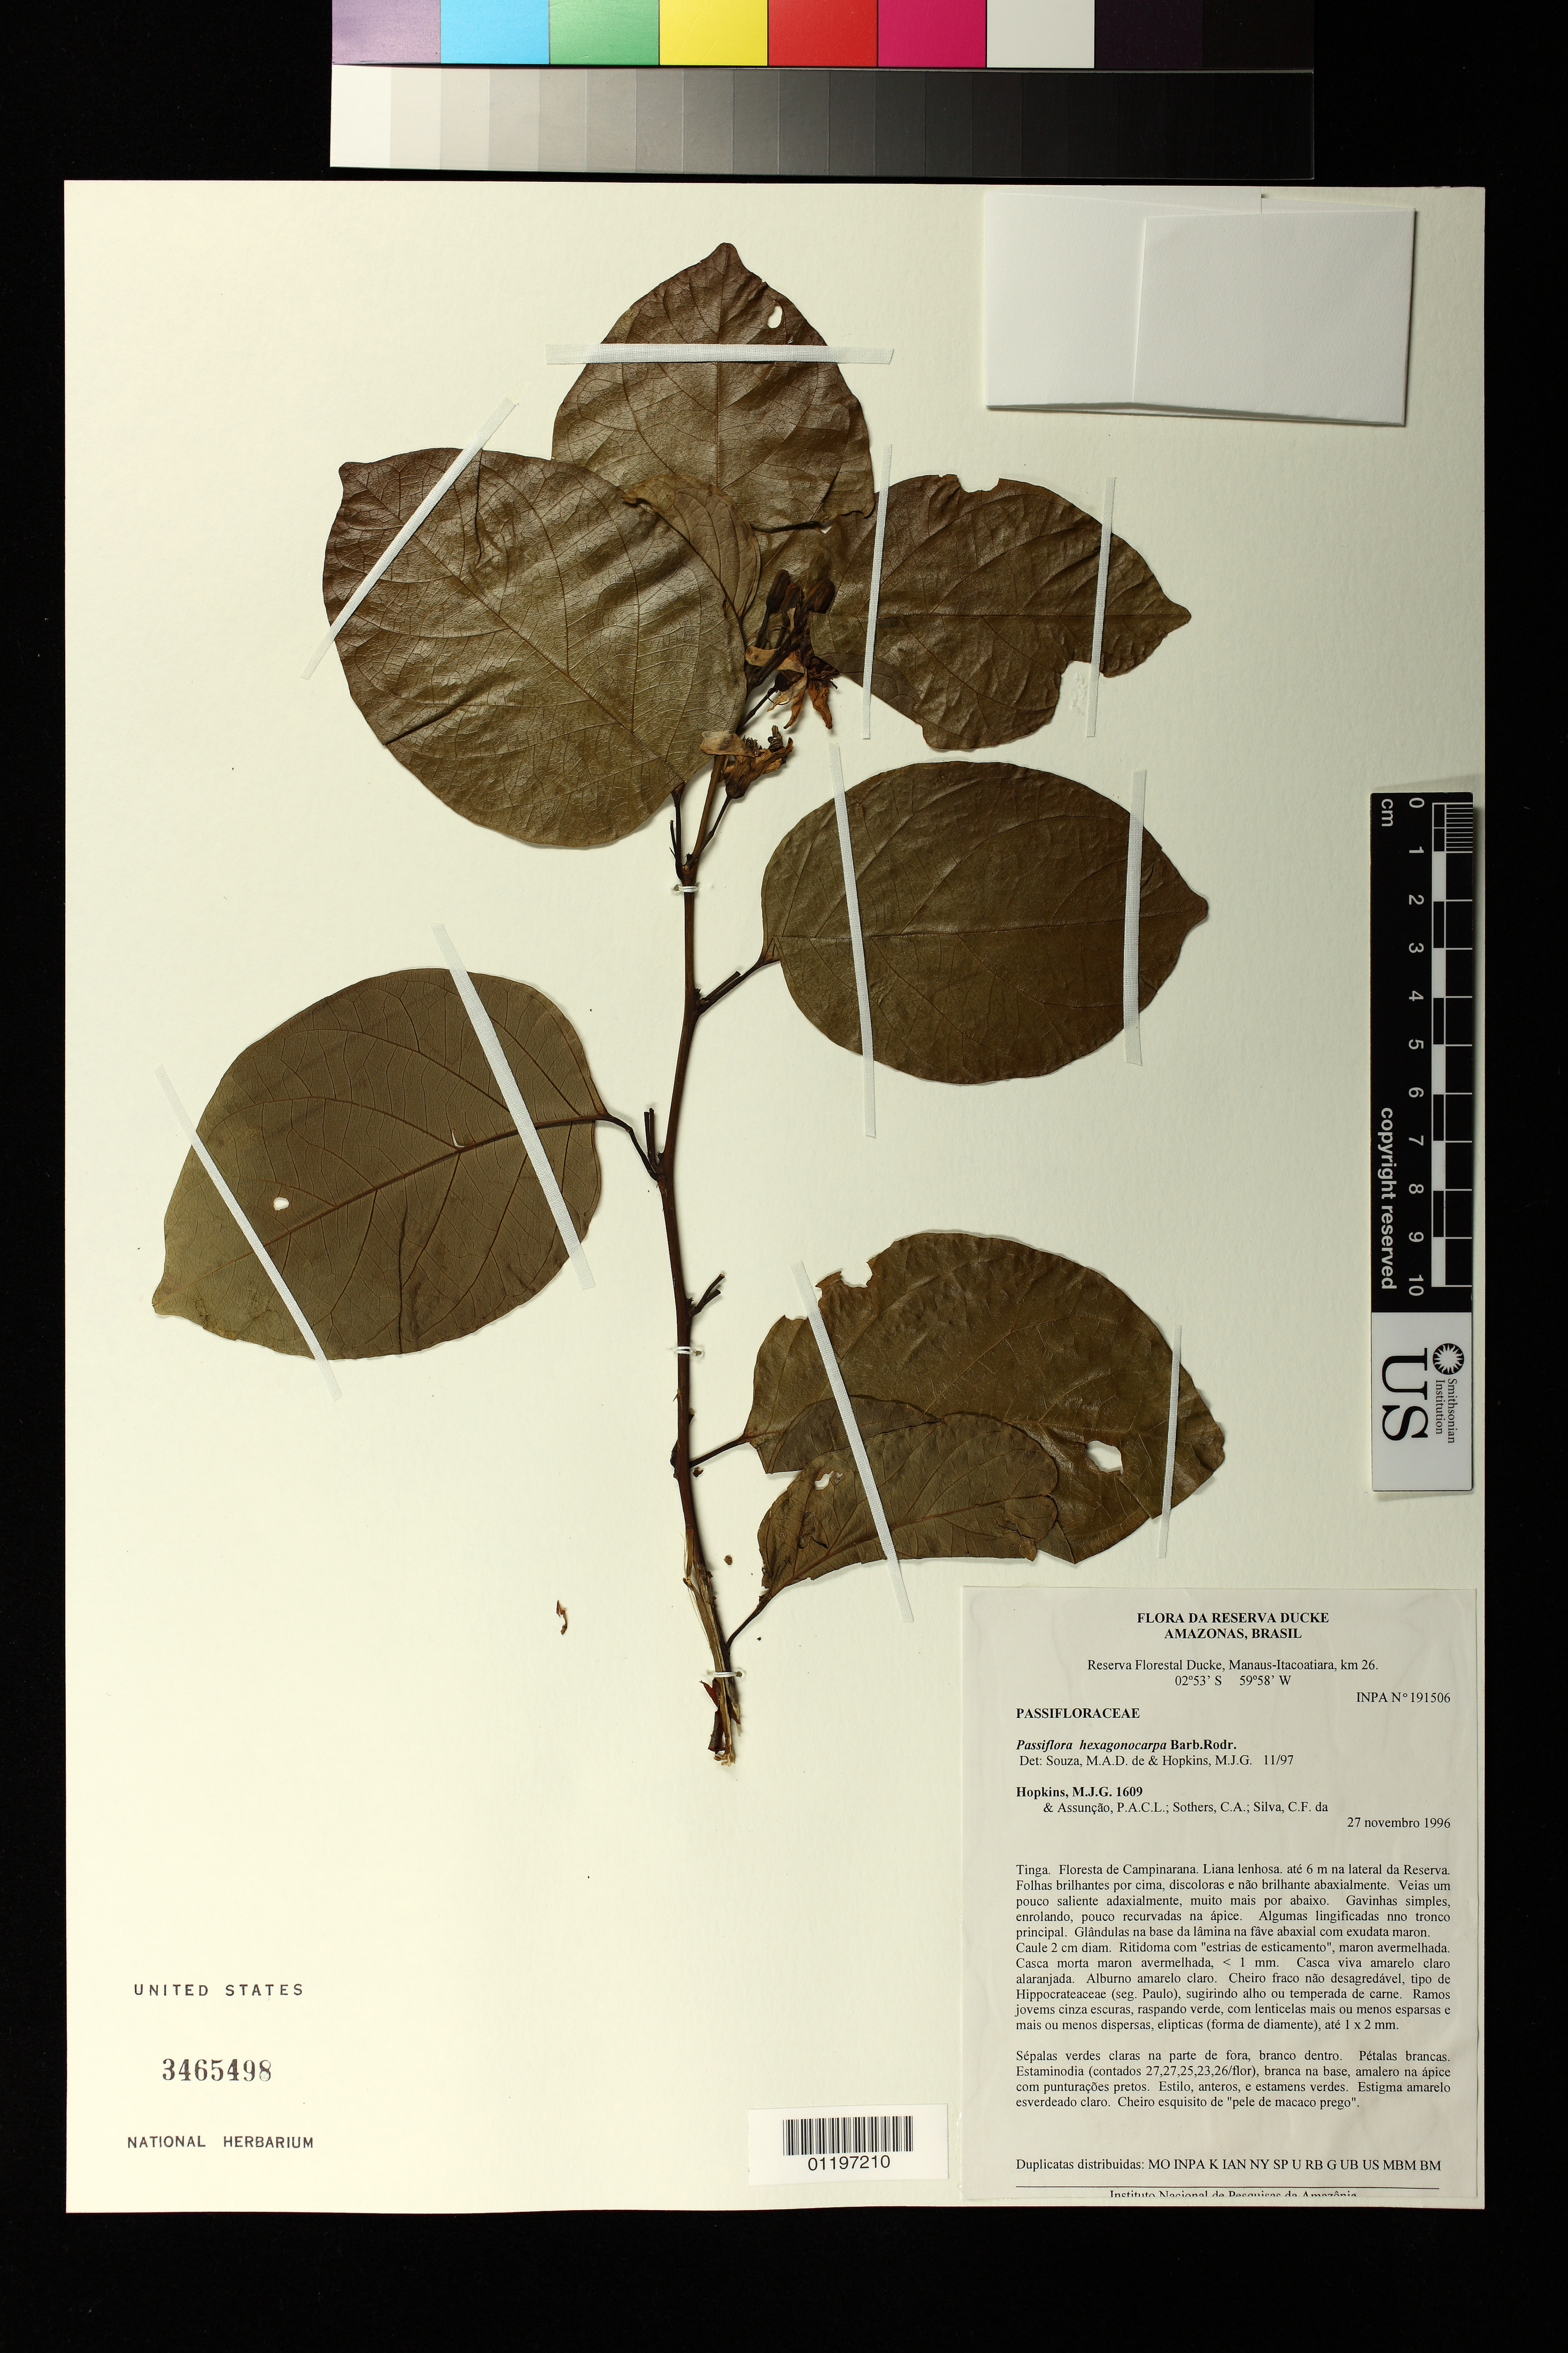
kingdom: Plantae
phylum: Tracheophyta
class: Magnoliopsida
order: Malpighiales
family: Passifloraceae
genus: Passiflora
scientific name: Passiflora hexagonocarpa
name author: Barb. Rodr.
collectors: M. J. G. Hopkins, P. A. Assunçao, C. Sothers & C. F. Silva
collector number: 1609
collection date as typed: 27 Nov 1996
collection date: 1996-11-27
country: Brazil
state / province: Amazonas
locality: Reserva Florestal Ducke, Manaus-Itacoatiara, km 26.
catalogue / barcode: US 3465498